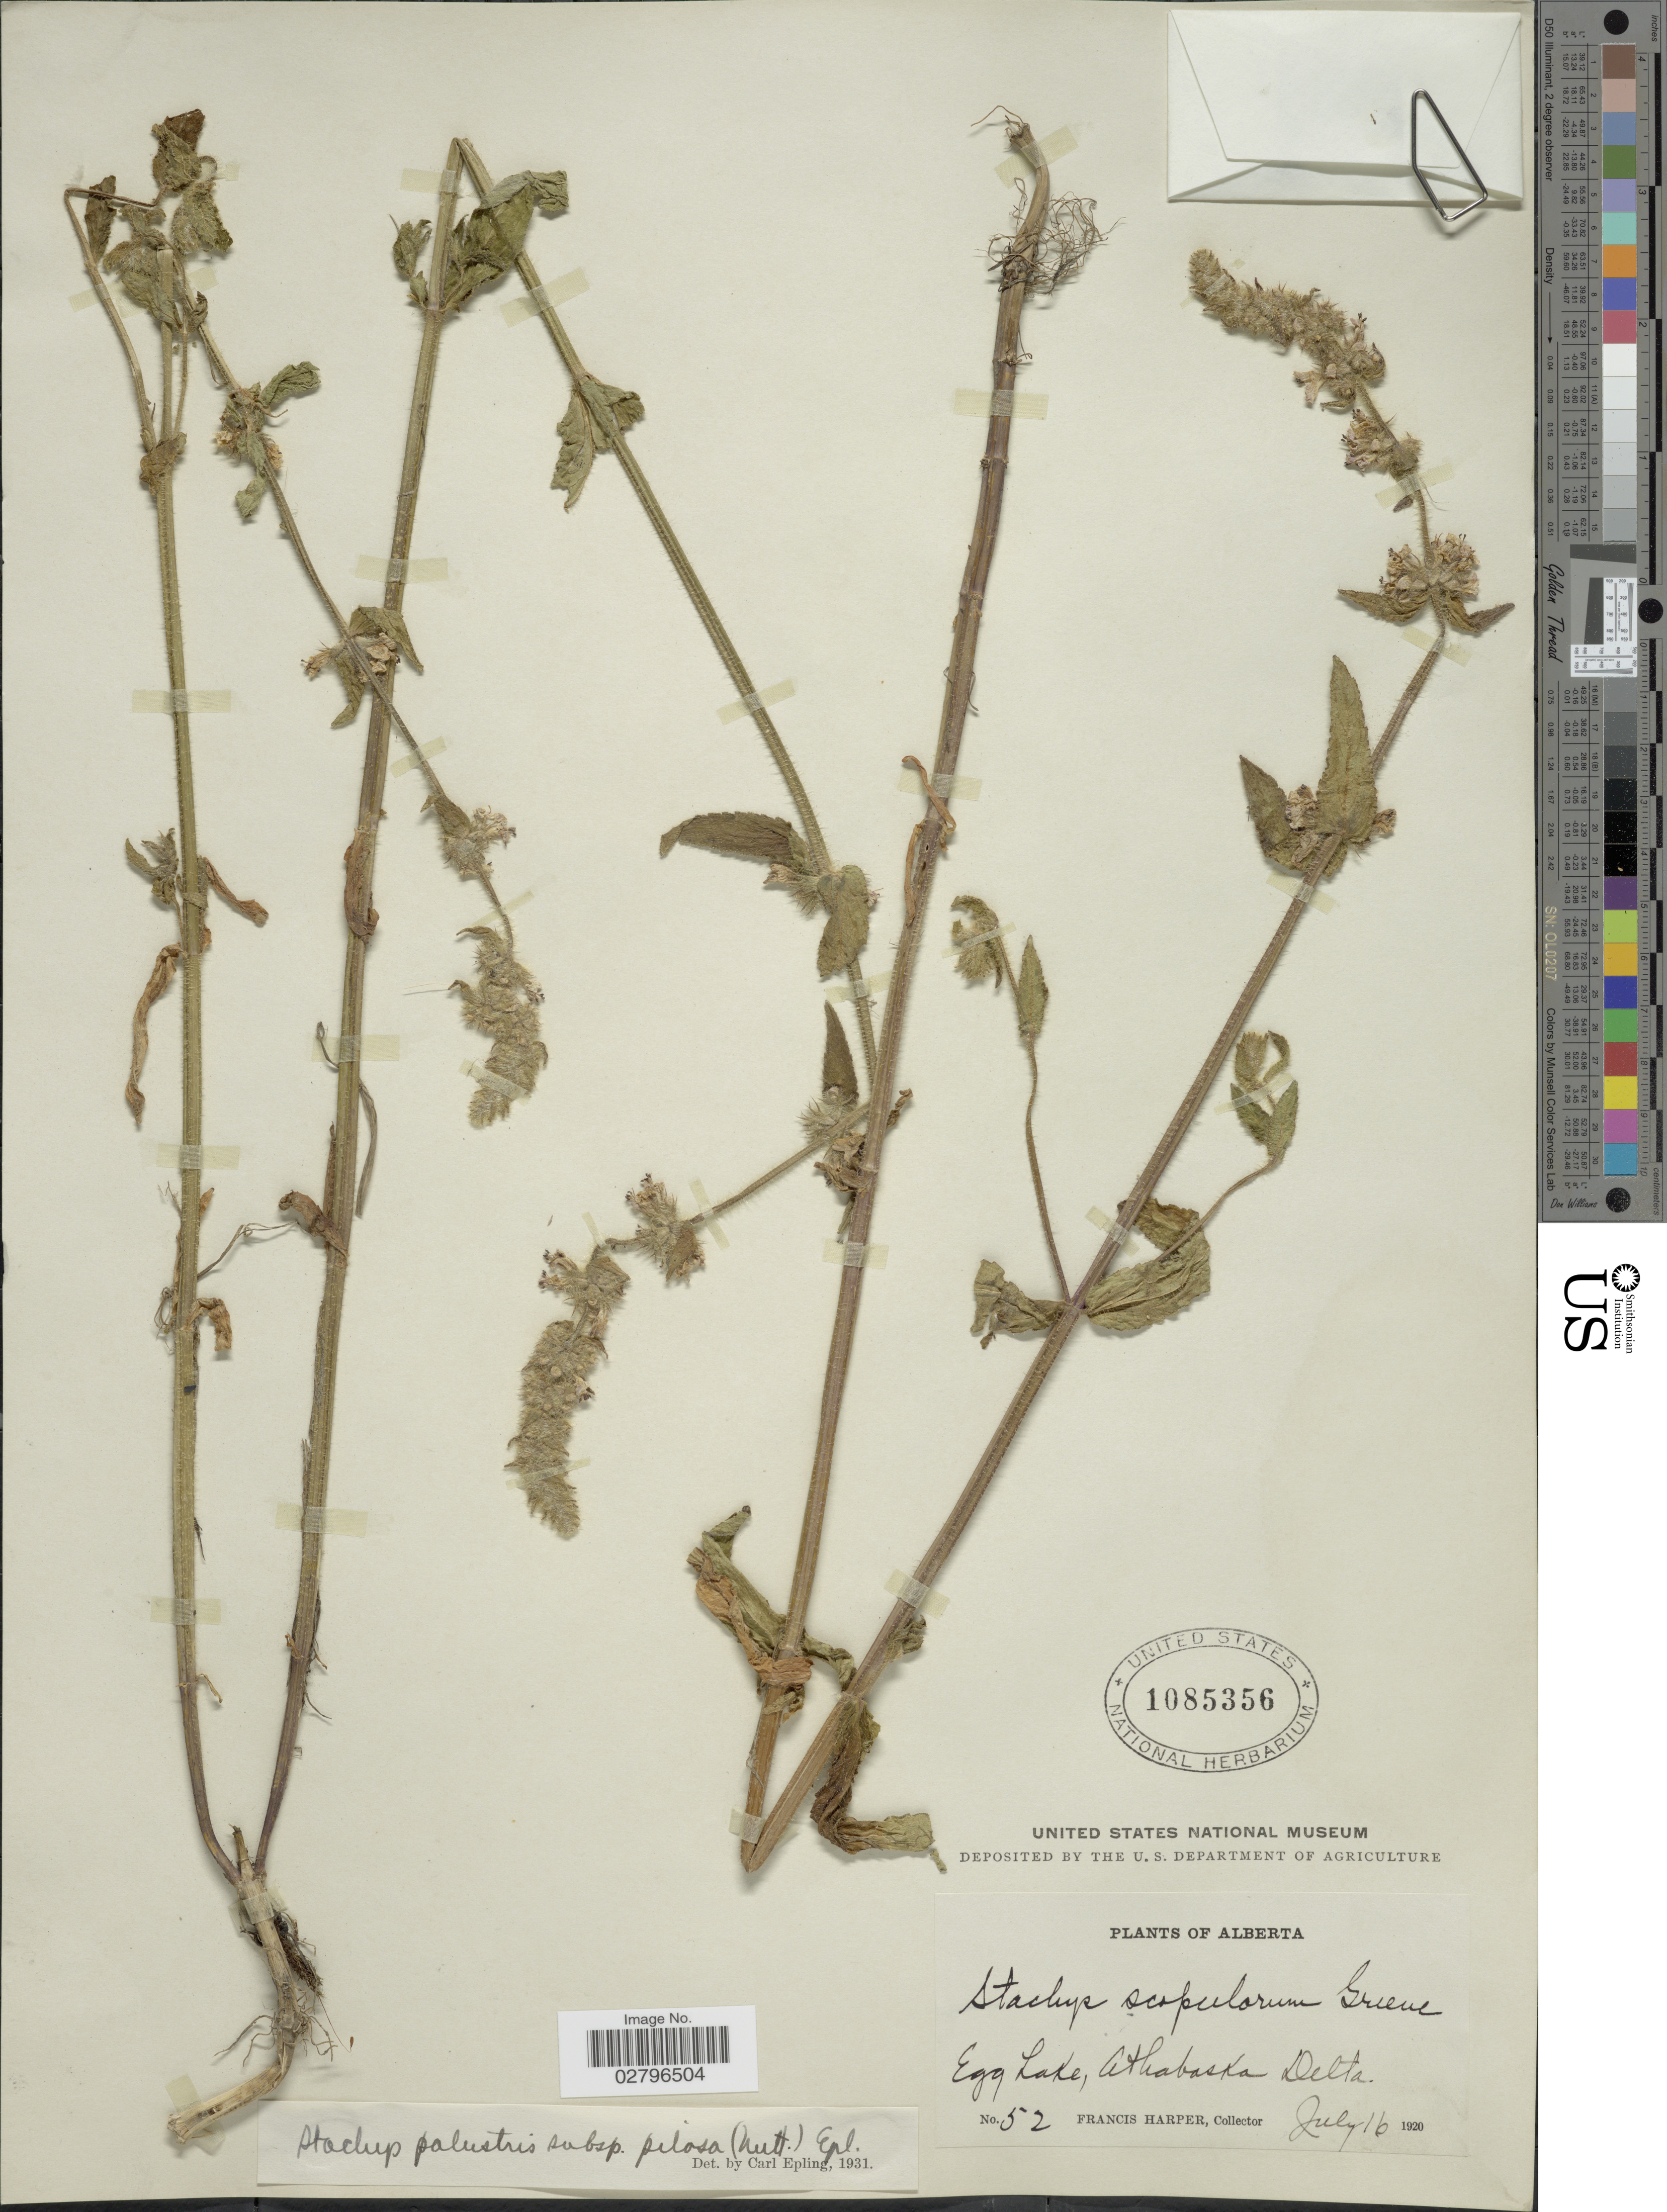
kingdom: Plantae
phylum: Tracheophyta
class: Magnoliopsida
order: Lamiales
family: Lamiaceae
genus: Stachys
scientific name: Stachys palustris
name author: L.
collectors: F. Harper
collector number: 52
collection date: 1920-07-16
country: Canada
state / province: Alberta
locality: Egg Lake, Athabaska Delta.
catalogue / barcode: US 1085356